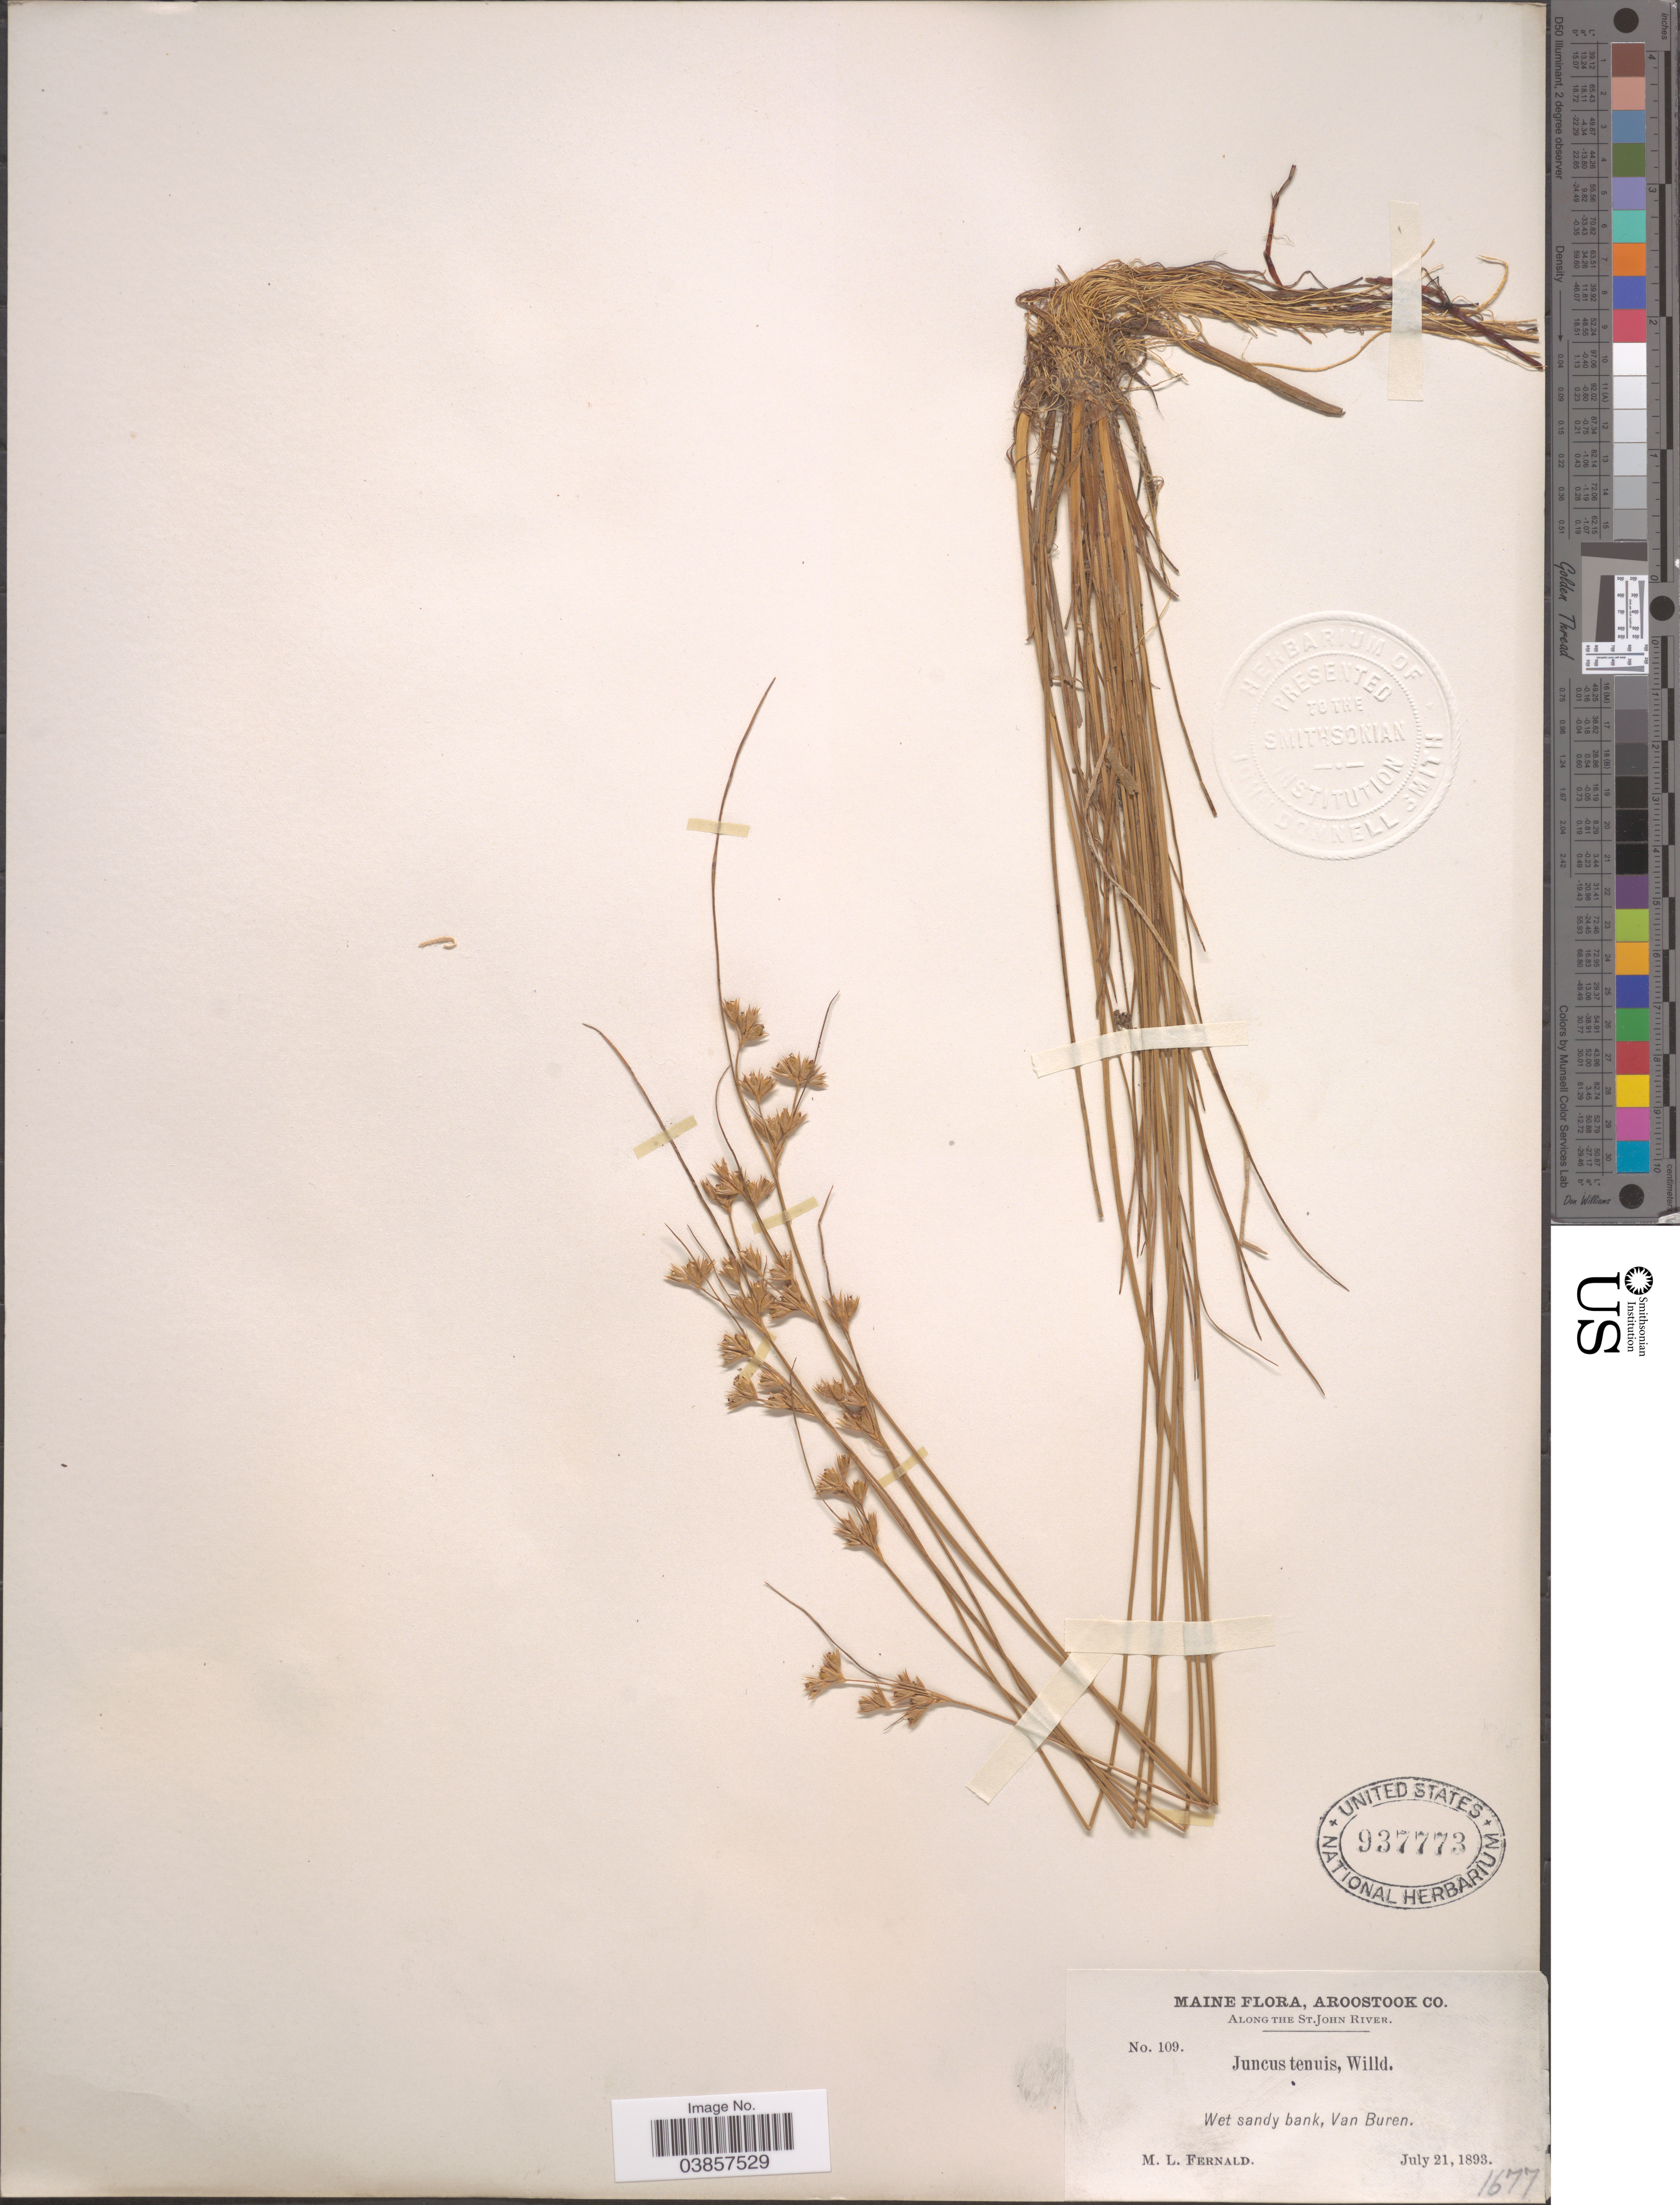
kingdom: Plantae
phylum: Tracheophyta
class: Liliopsida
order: Poales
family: Juncaceae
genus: Juncus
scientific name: Juncus tenuis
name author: Willd.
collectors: M. L. Fernald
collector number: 109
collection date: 1893-07-21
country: United States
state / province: Maine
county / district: Aroostook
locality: Along the St.John River. Van Buren.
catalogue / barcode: US 937773